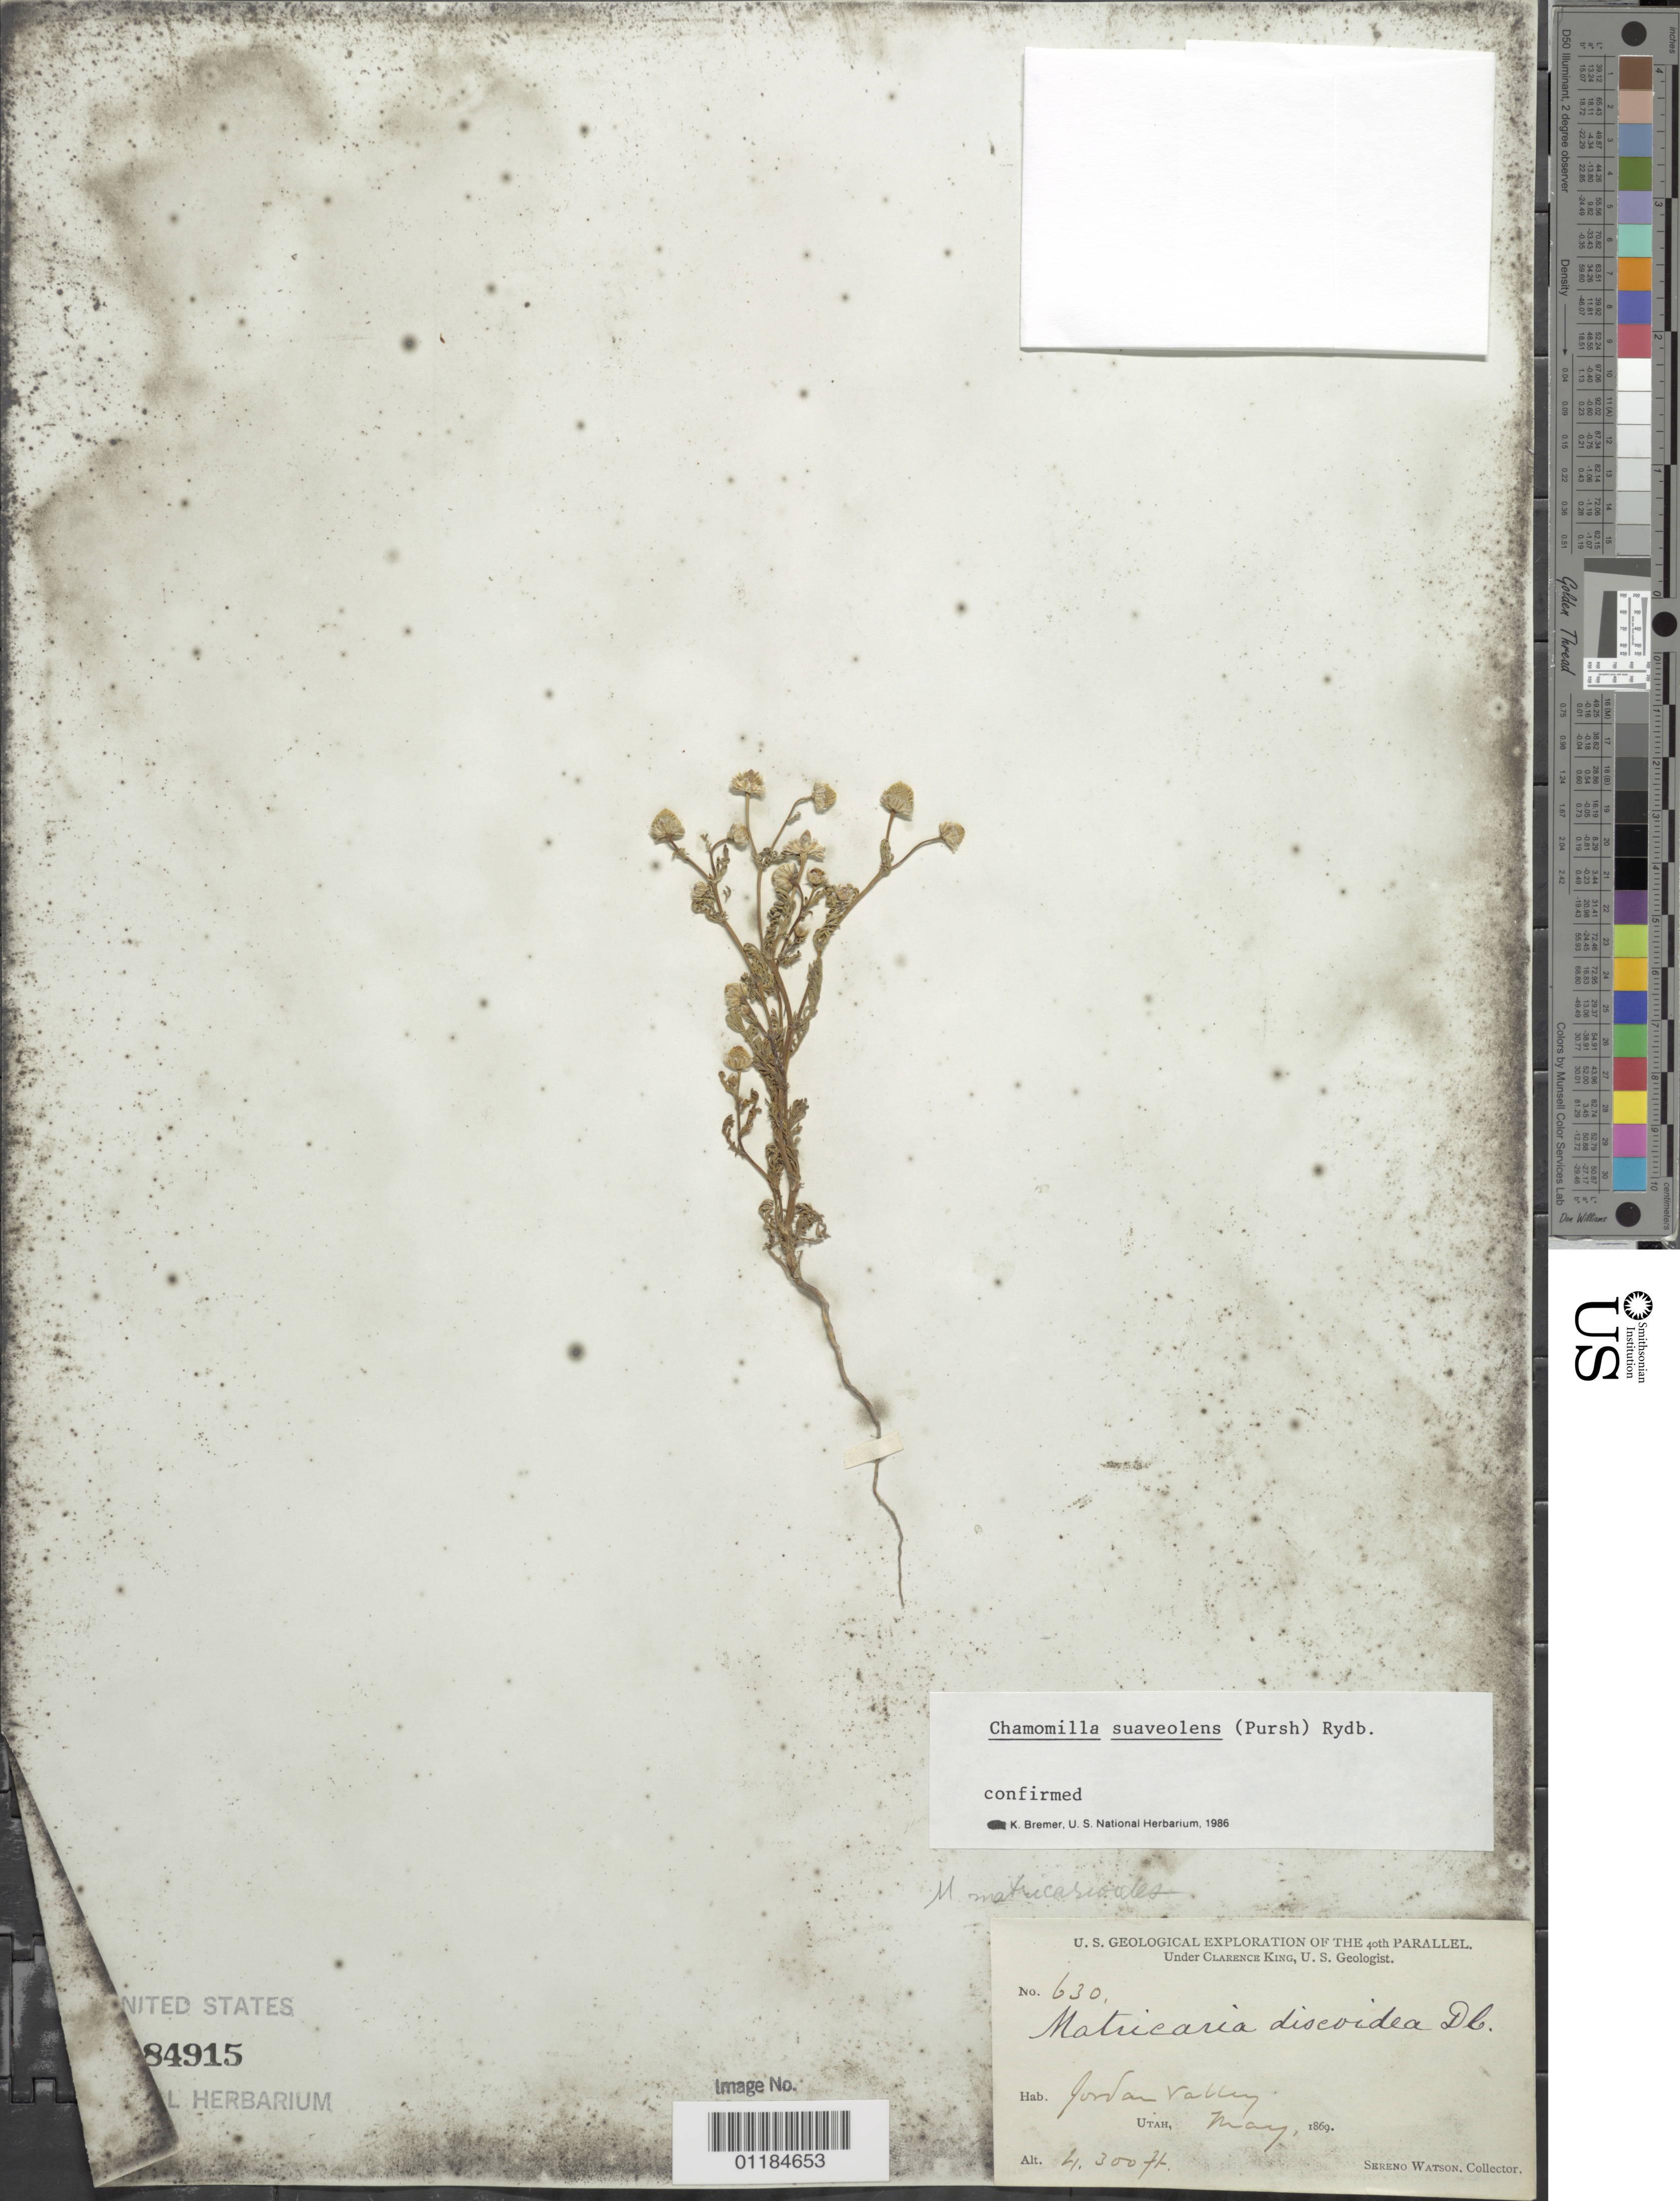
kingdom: Plantae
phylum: Tracheophyta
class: Magnoliopsida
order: Asterales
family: Asteraceae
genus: Matricaria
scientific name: Matricaria matricarioides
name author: (Less.) Porter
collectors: S. Watson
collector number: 630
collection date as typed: May 1869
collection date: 1869-05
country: United States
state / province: Utah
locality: Jordan Valley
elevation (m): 1311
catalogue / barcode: US 84915